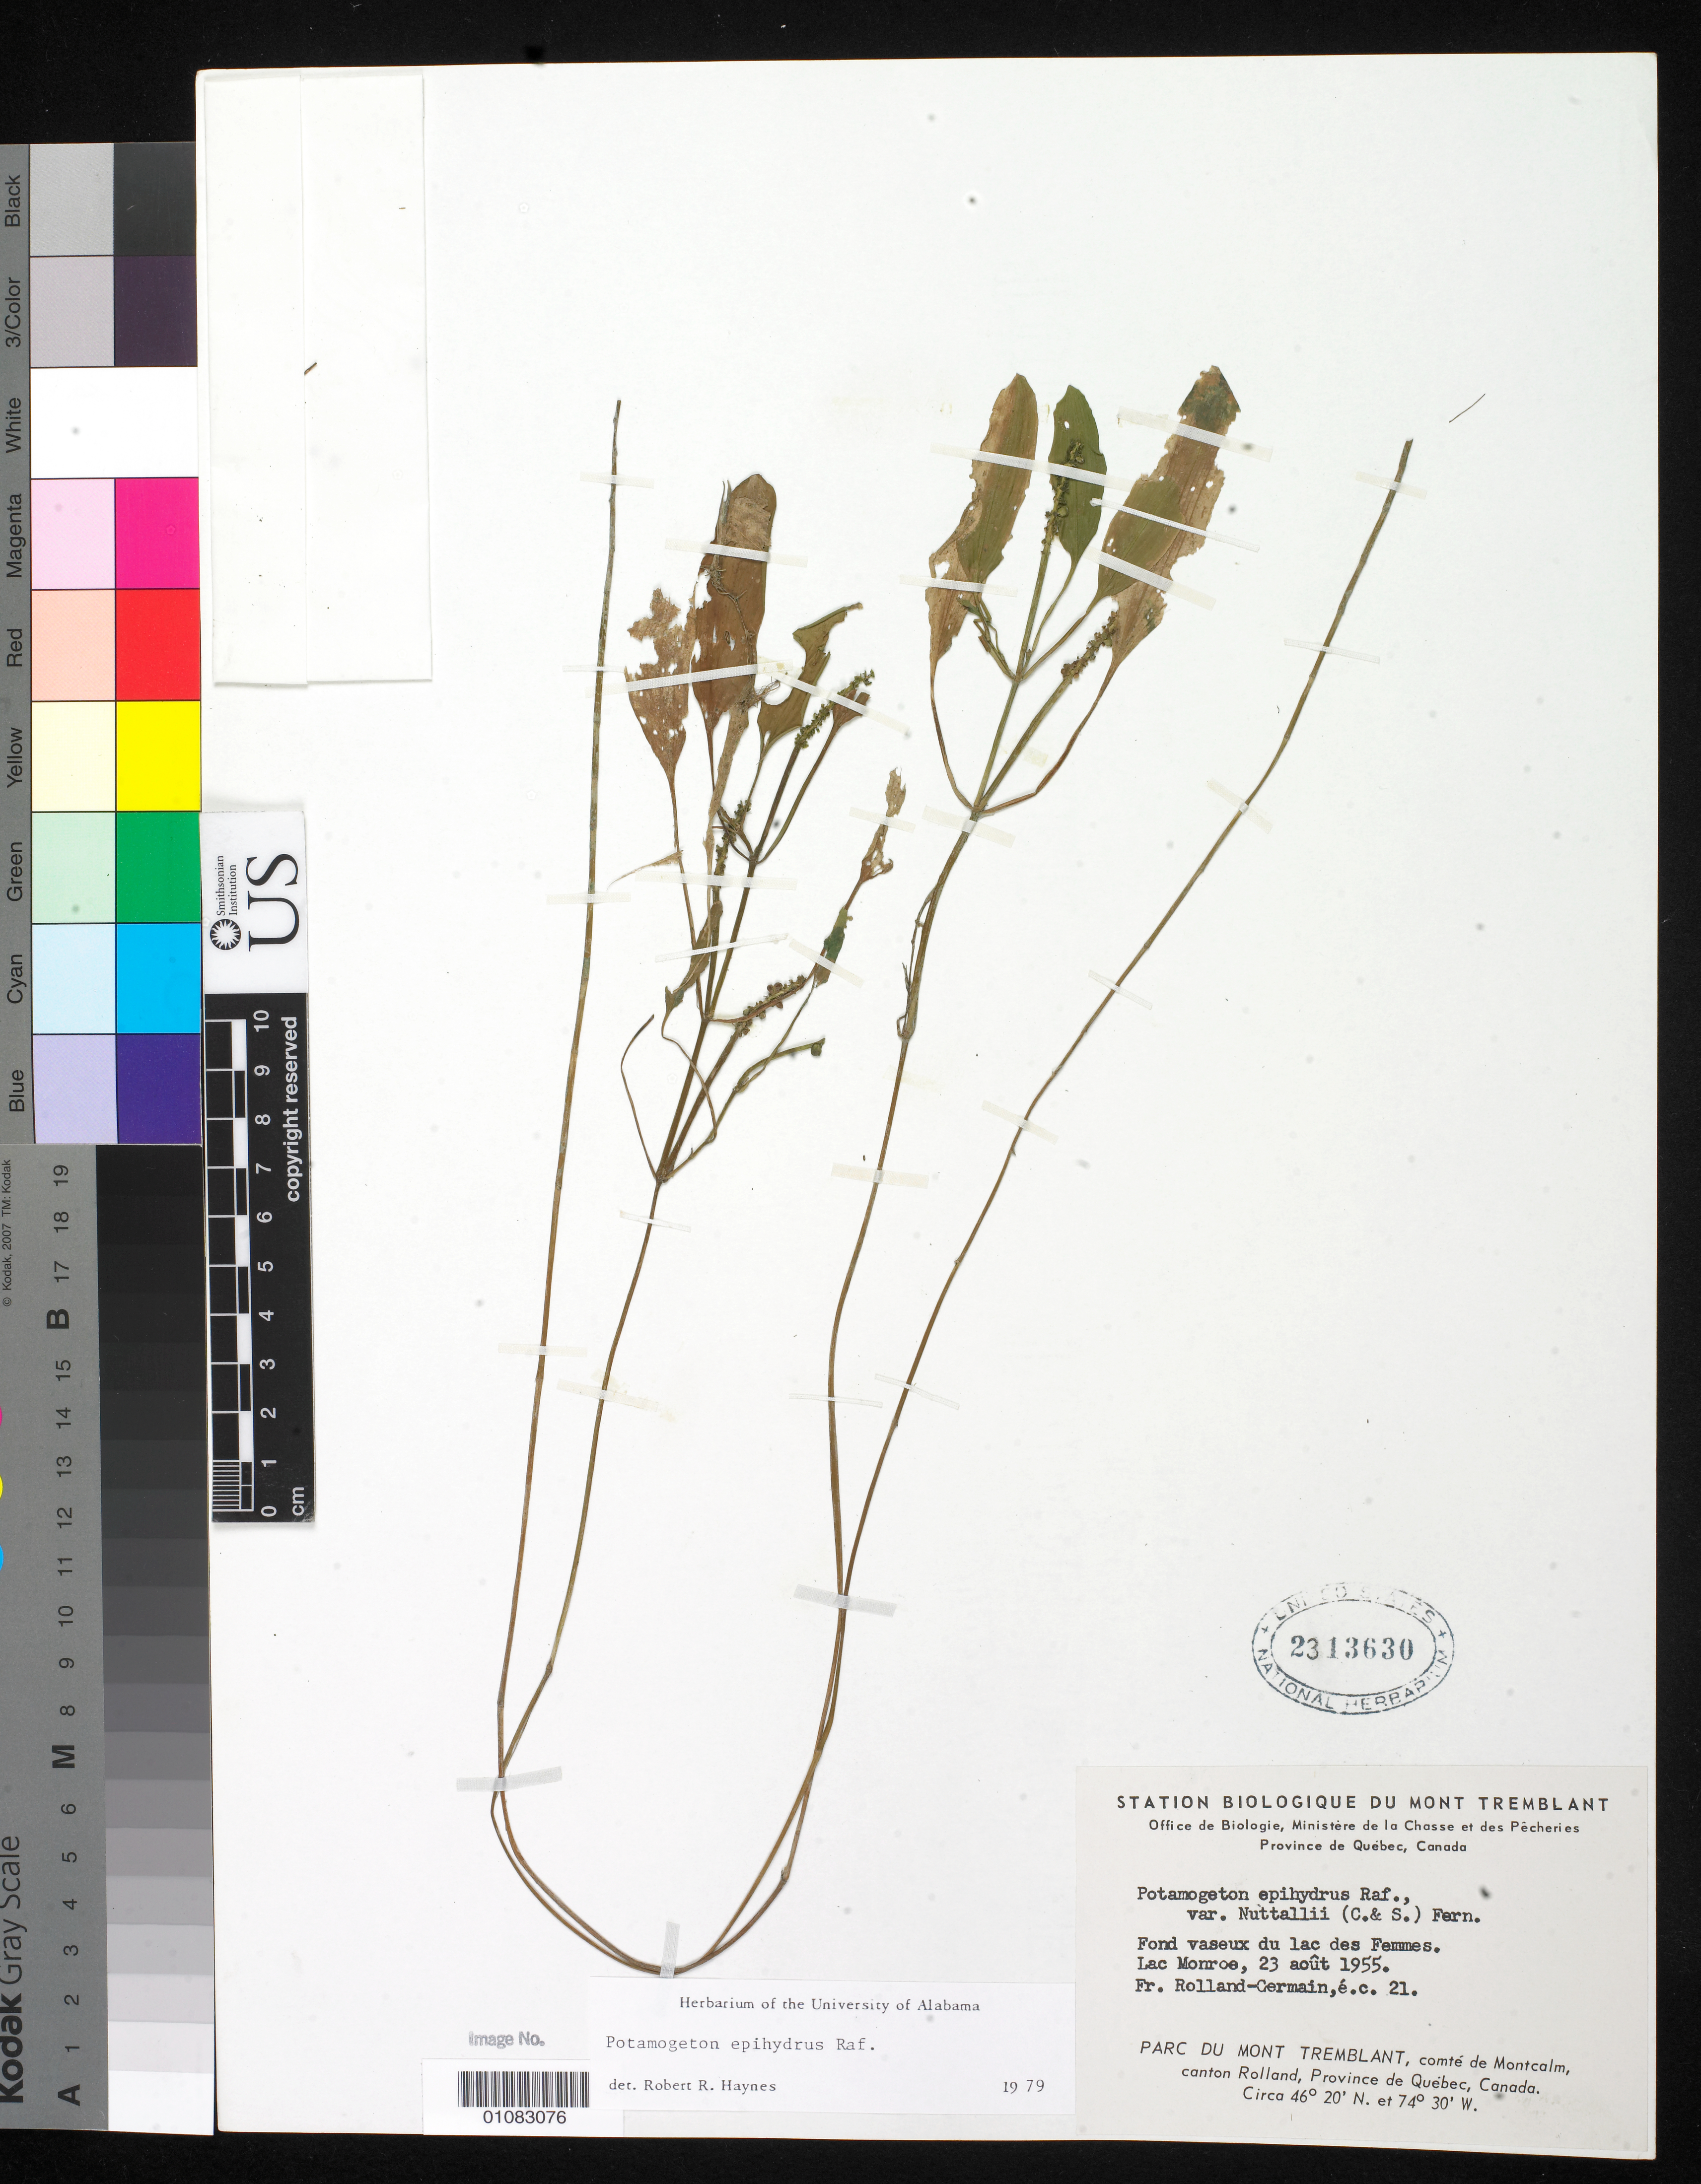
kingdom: Plantae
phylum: Tracheophyta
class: Liliopsida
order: Alismatales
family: Potamogetonaceae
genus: Potamogeton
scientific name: Potamogeton epihydrus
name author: Raf.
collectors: Rolland-Germain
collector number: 21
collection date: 1955-08-23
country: Canada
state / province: Quebec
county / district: Montcalm County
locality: Rolland Township, Mont Tremblant Park, Lake Monroe, Lake Femmes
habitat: Muddy bottom of Lake Femmes.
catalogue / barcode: US 2313630